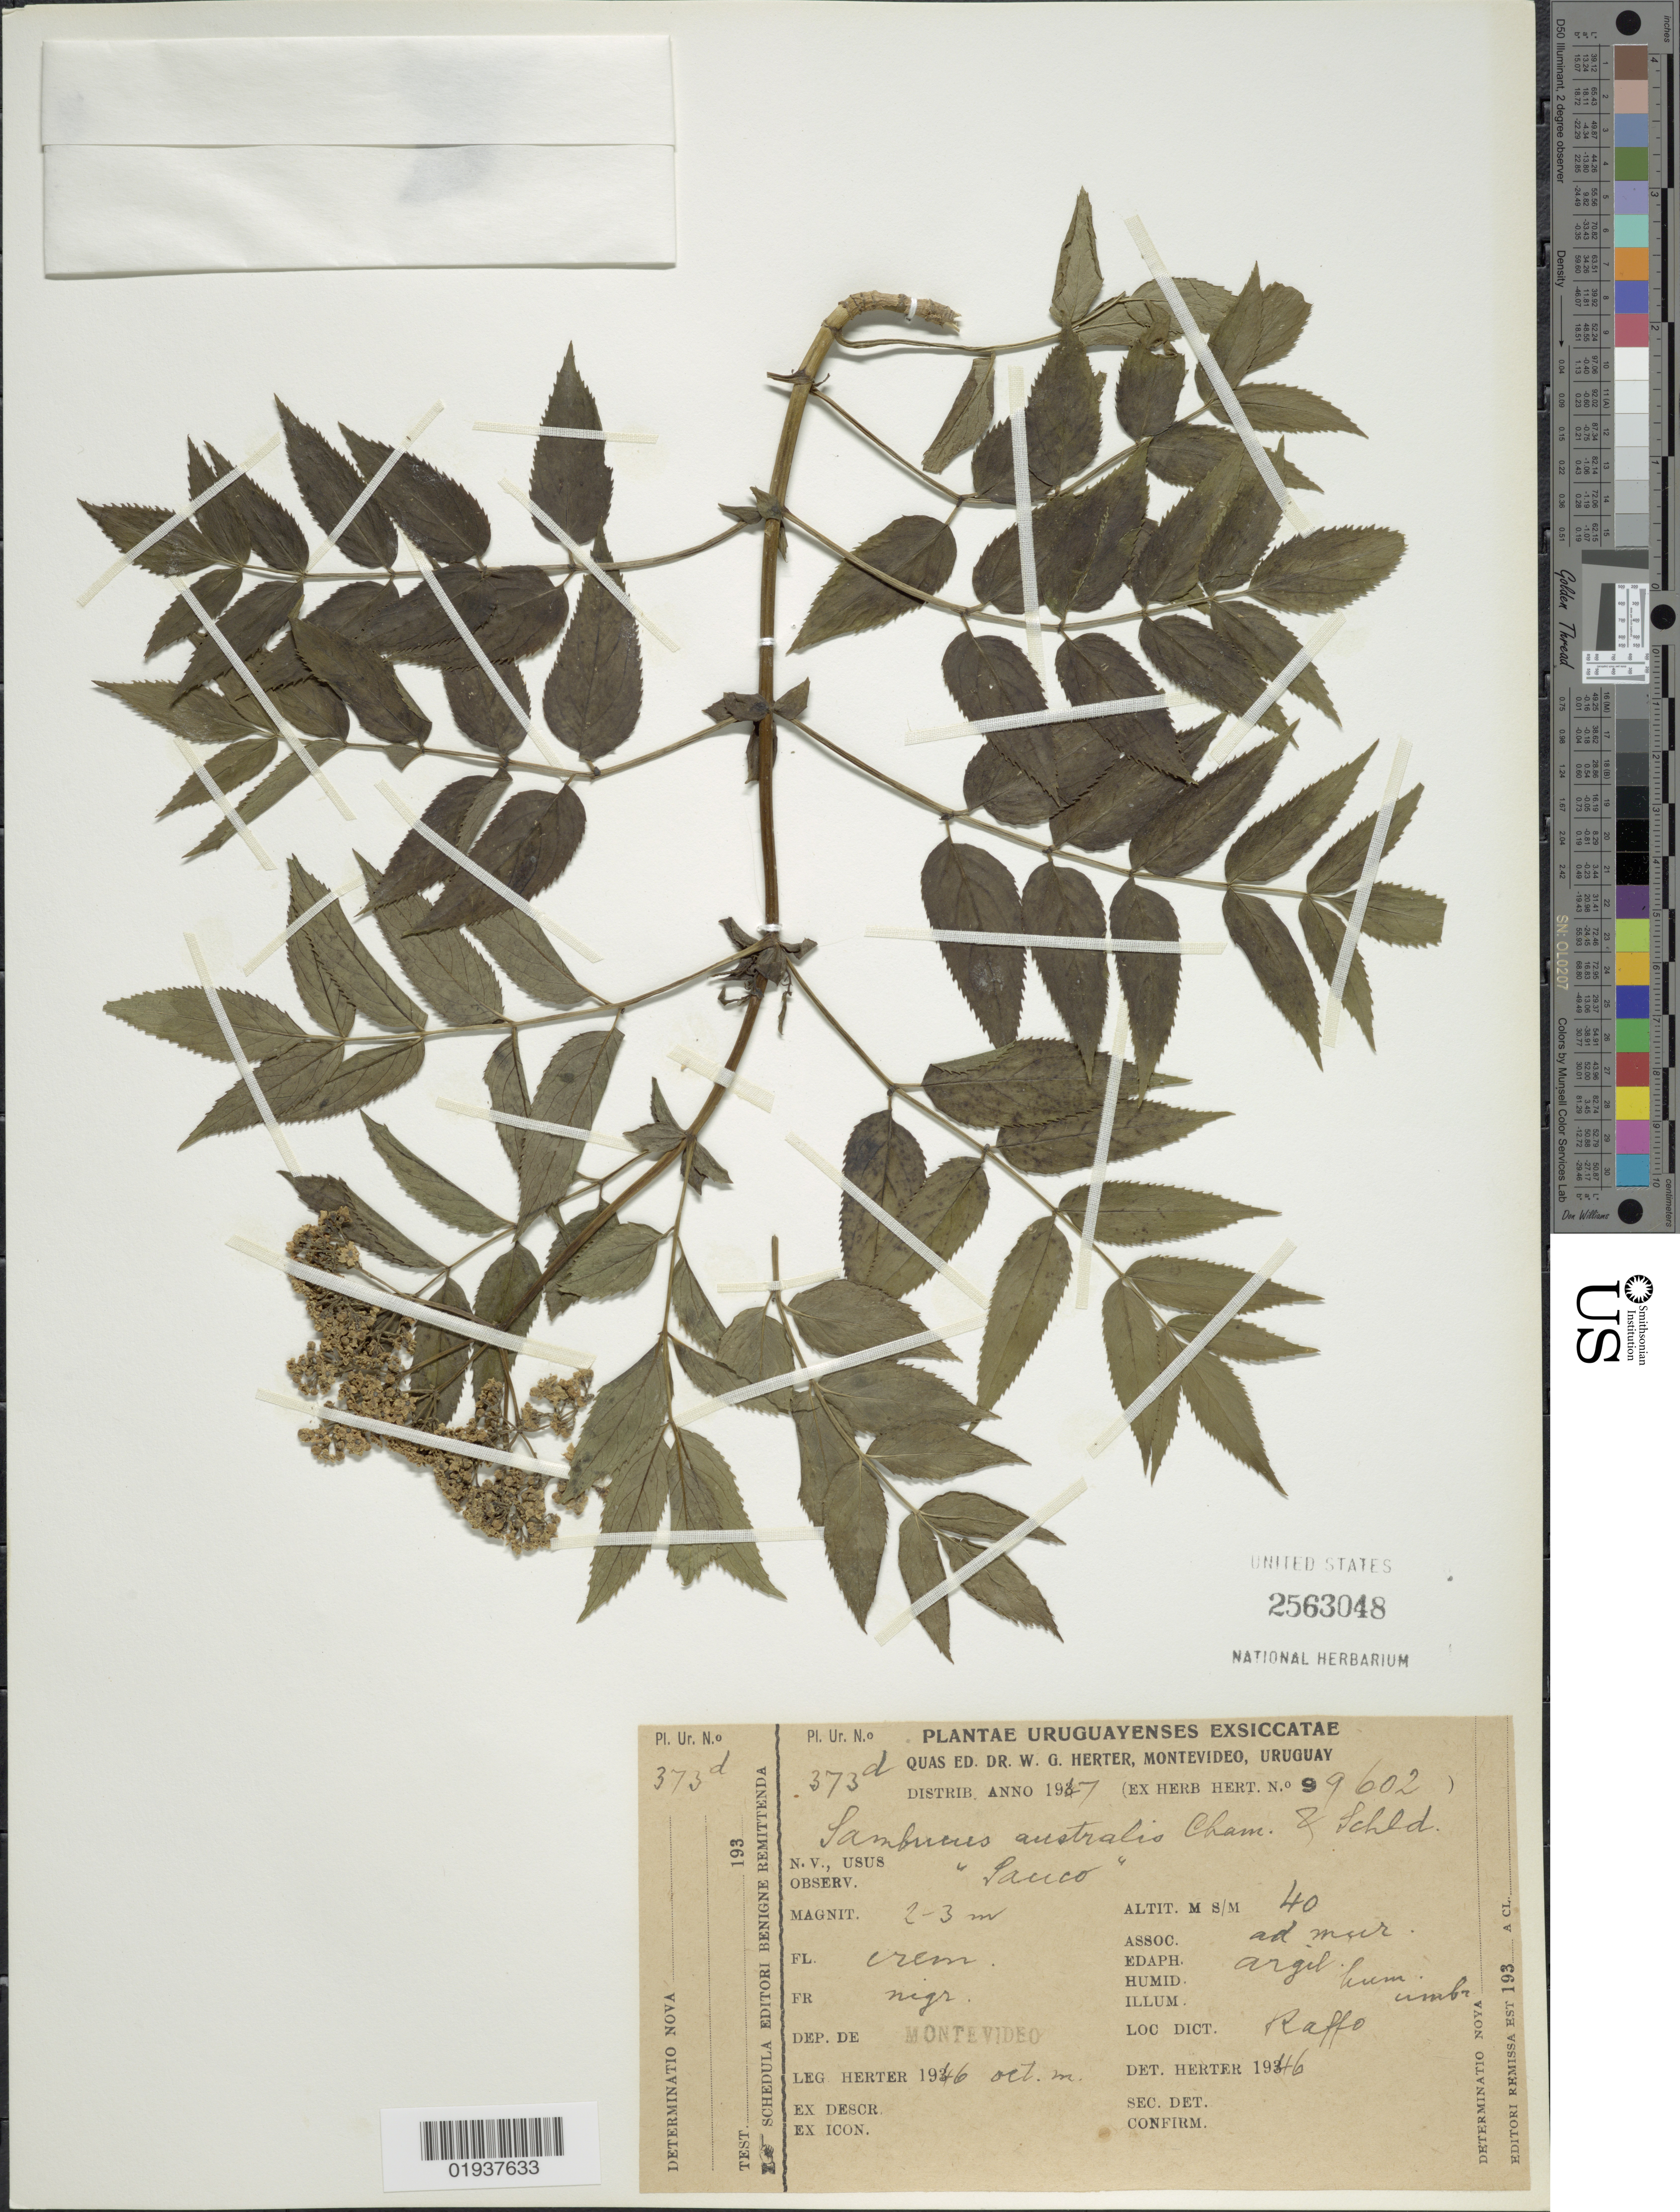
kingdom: Plantae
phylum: Tracheophyta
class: Magnoliopsida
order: Dipsacales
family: Viburnaceae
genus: Sambucus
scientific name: Sambucus australis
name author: Cham. & Schltdl.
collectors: W. G. Herter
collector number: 373d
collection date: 1946-10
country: Uruguay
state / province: Montevideo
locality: Raffo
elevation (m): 40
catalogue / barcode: US 2563048